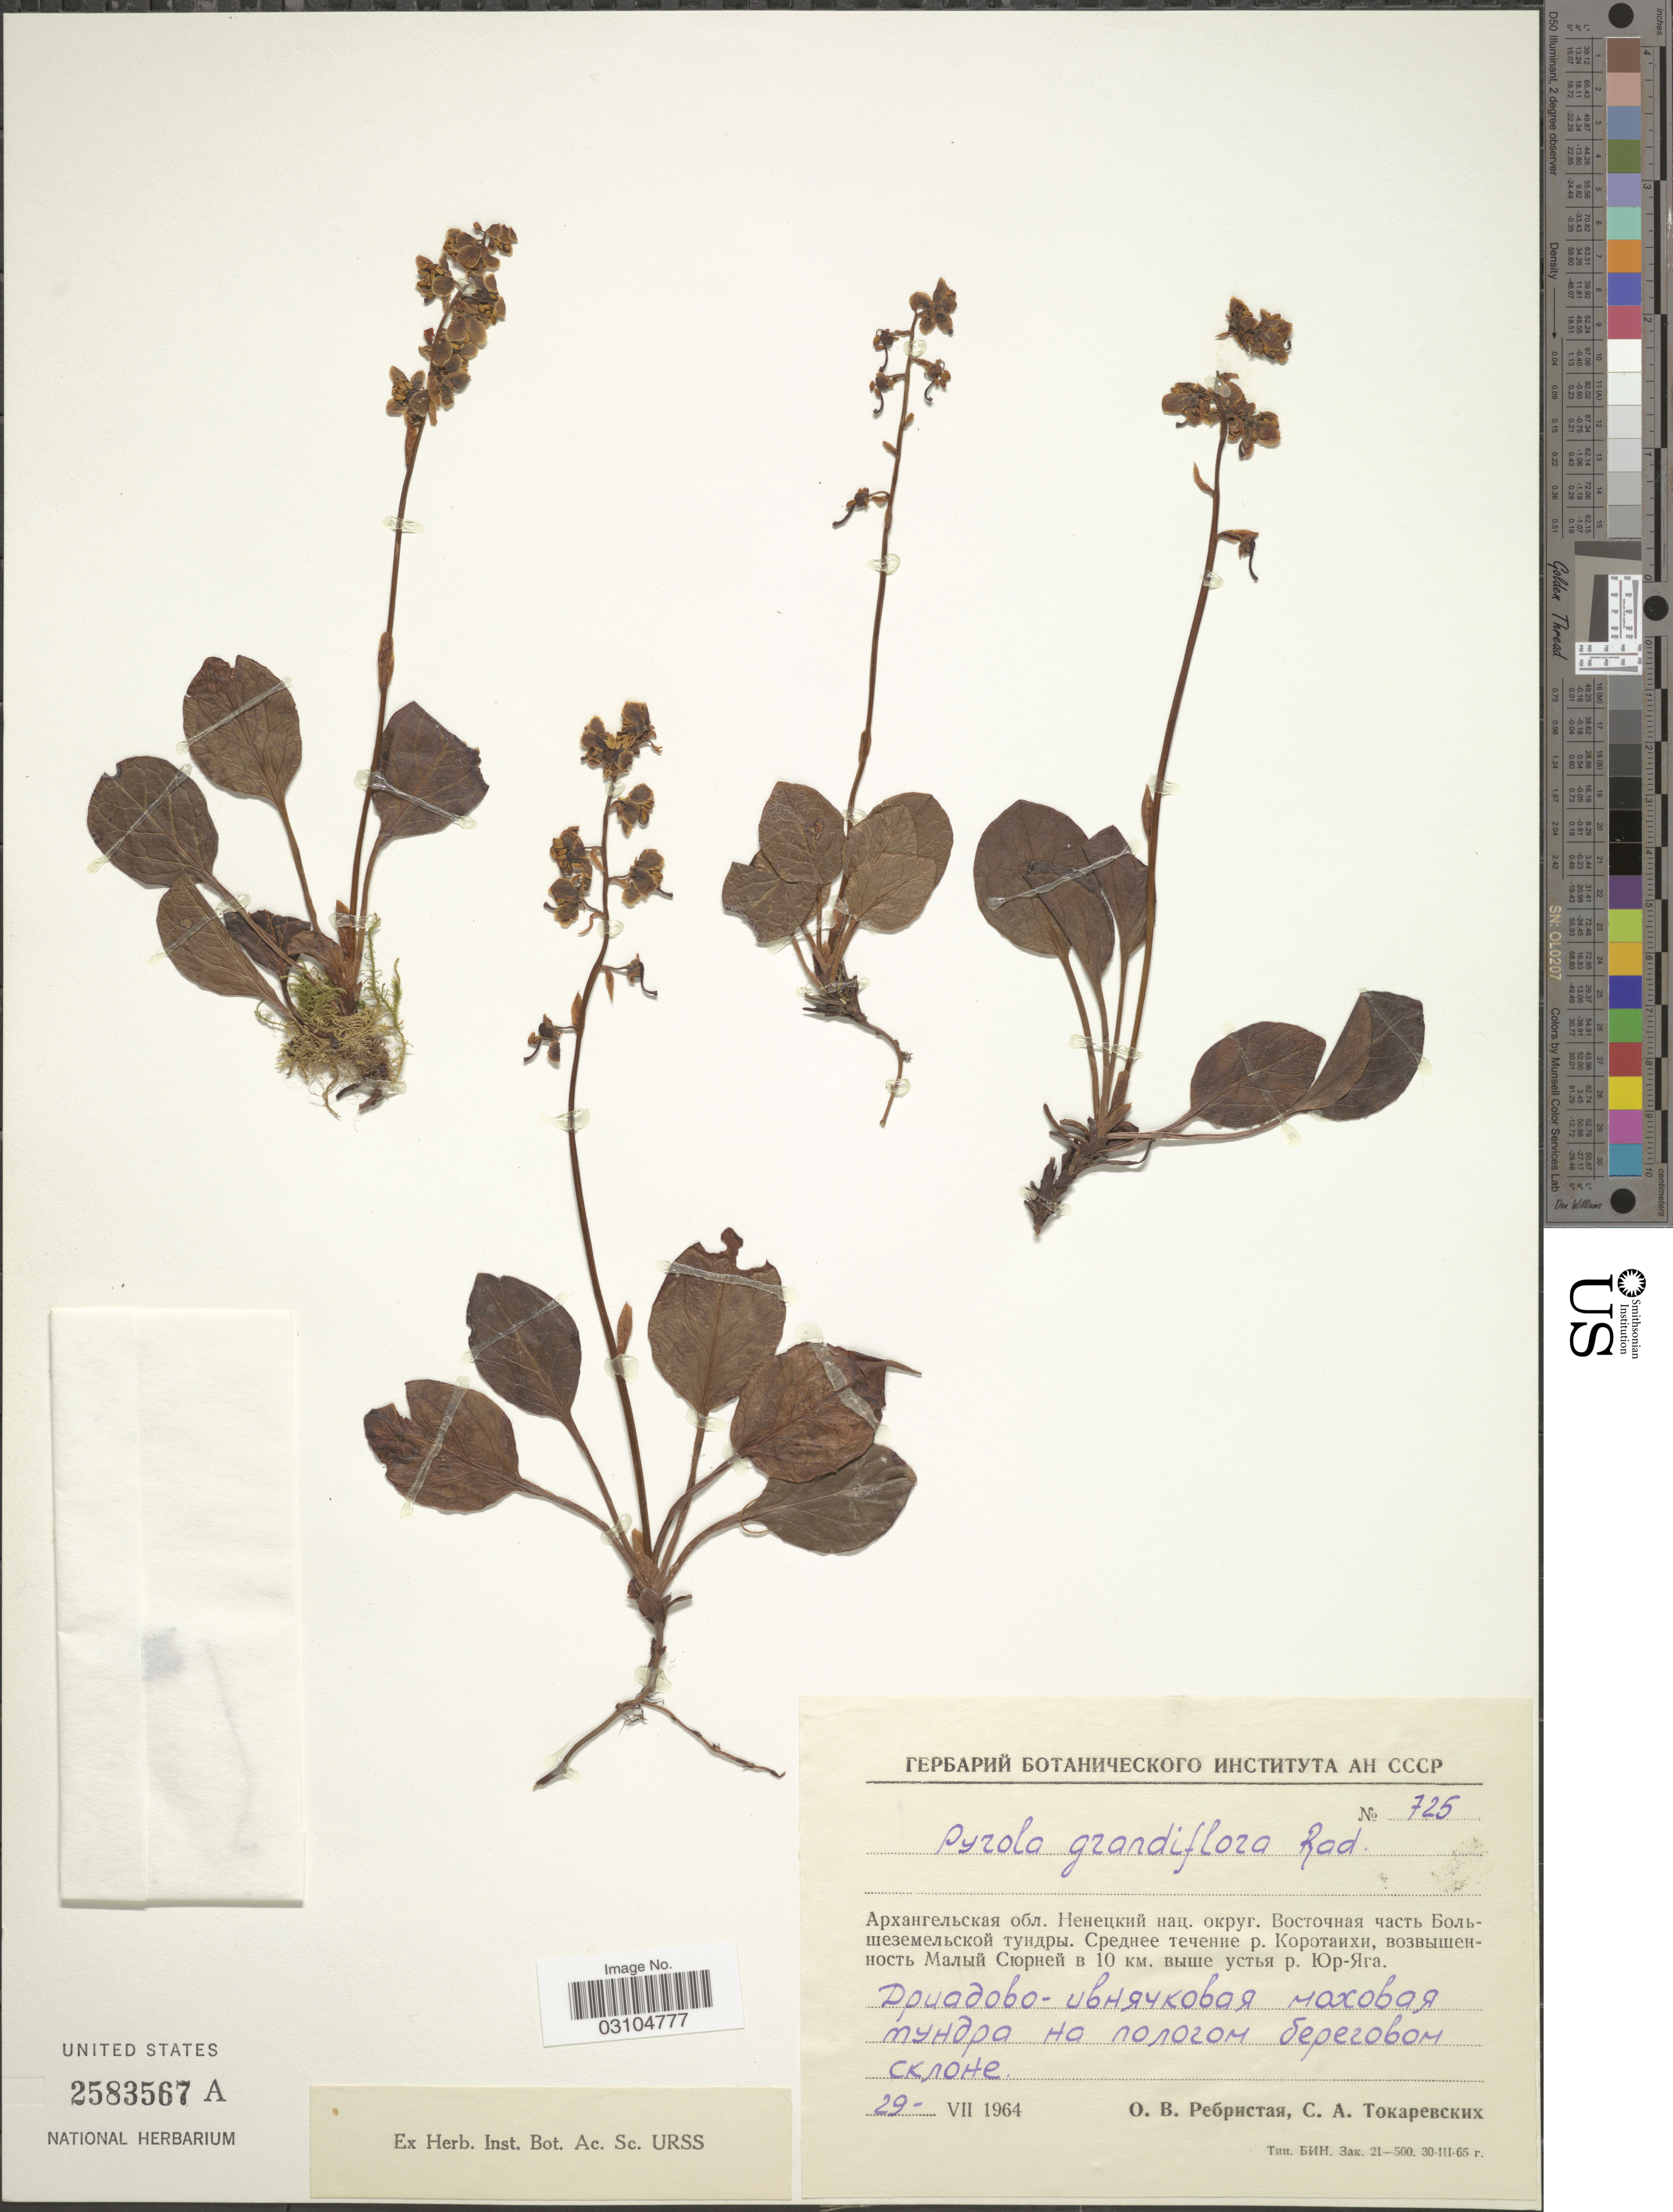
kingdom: Plantae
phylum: Tracheophyta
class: Magnoliopsida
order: Ericales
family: Ericaceae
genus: Pyrola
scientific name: Pyrola grandiflora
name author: Radius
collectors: O. Rebristaya & S. Tokarevskikh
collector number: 725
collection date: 1964-07-29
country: Russian Federation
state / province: Arkhangelsk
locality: River Korotaikha, 10 km from mouth of River Ur-Yaga.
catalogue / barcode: US 2583567A